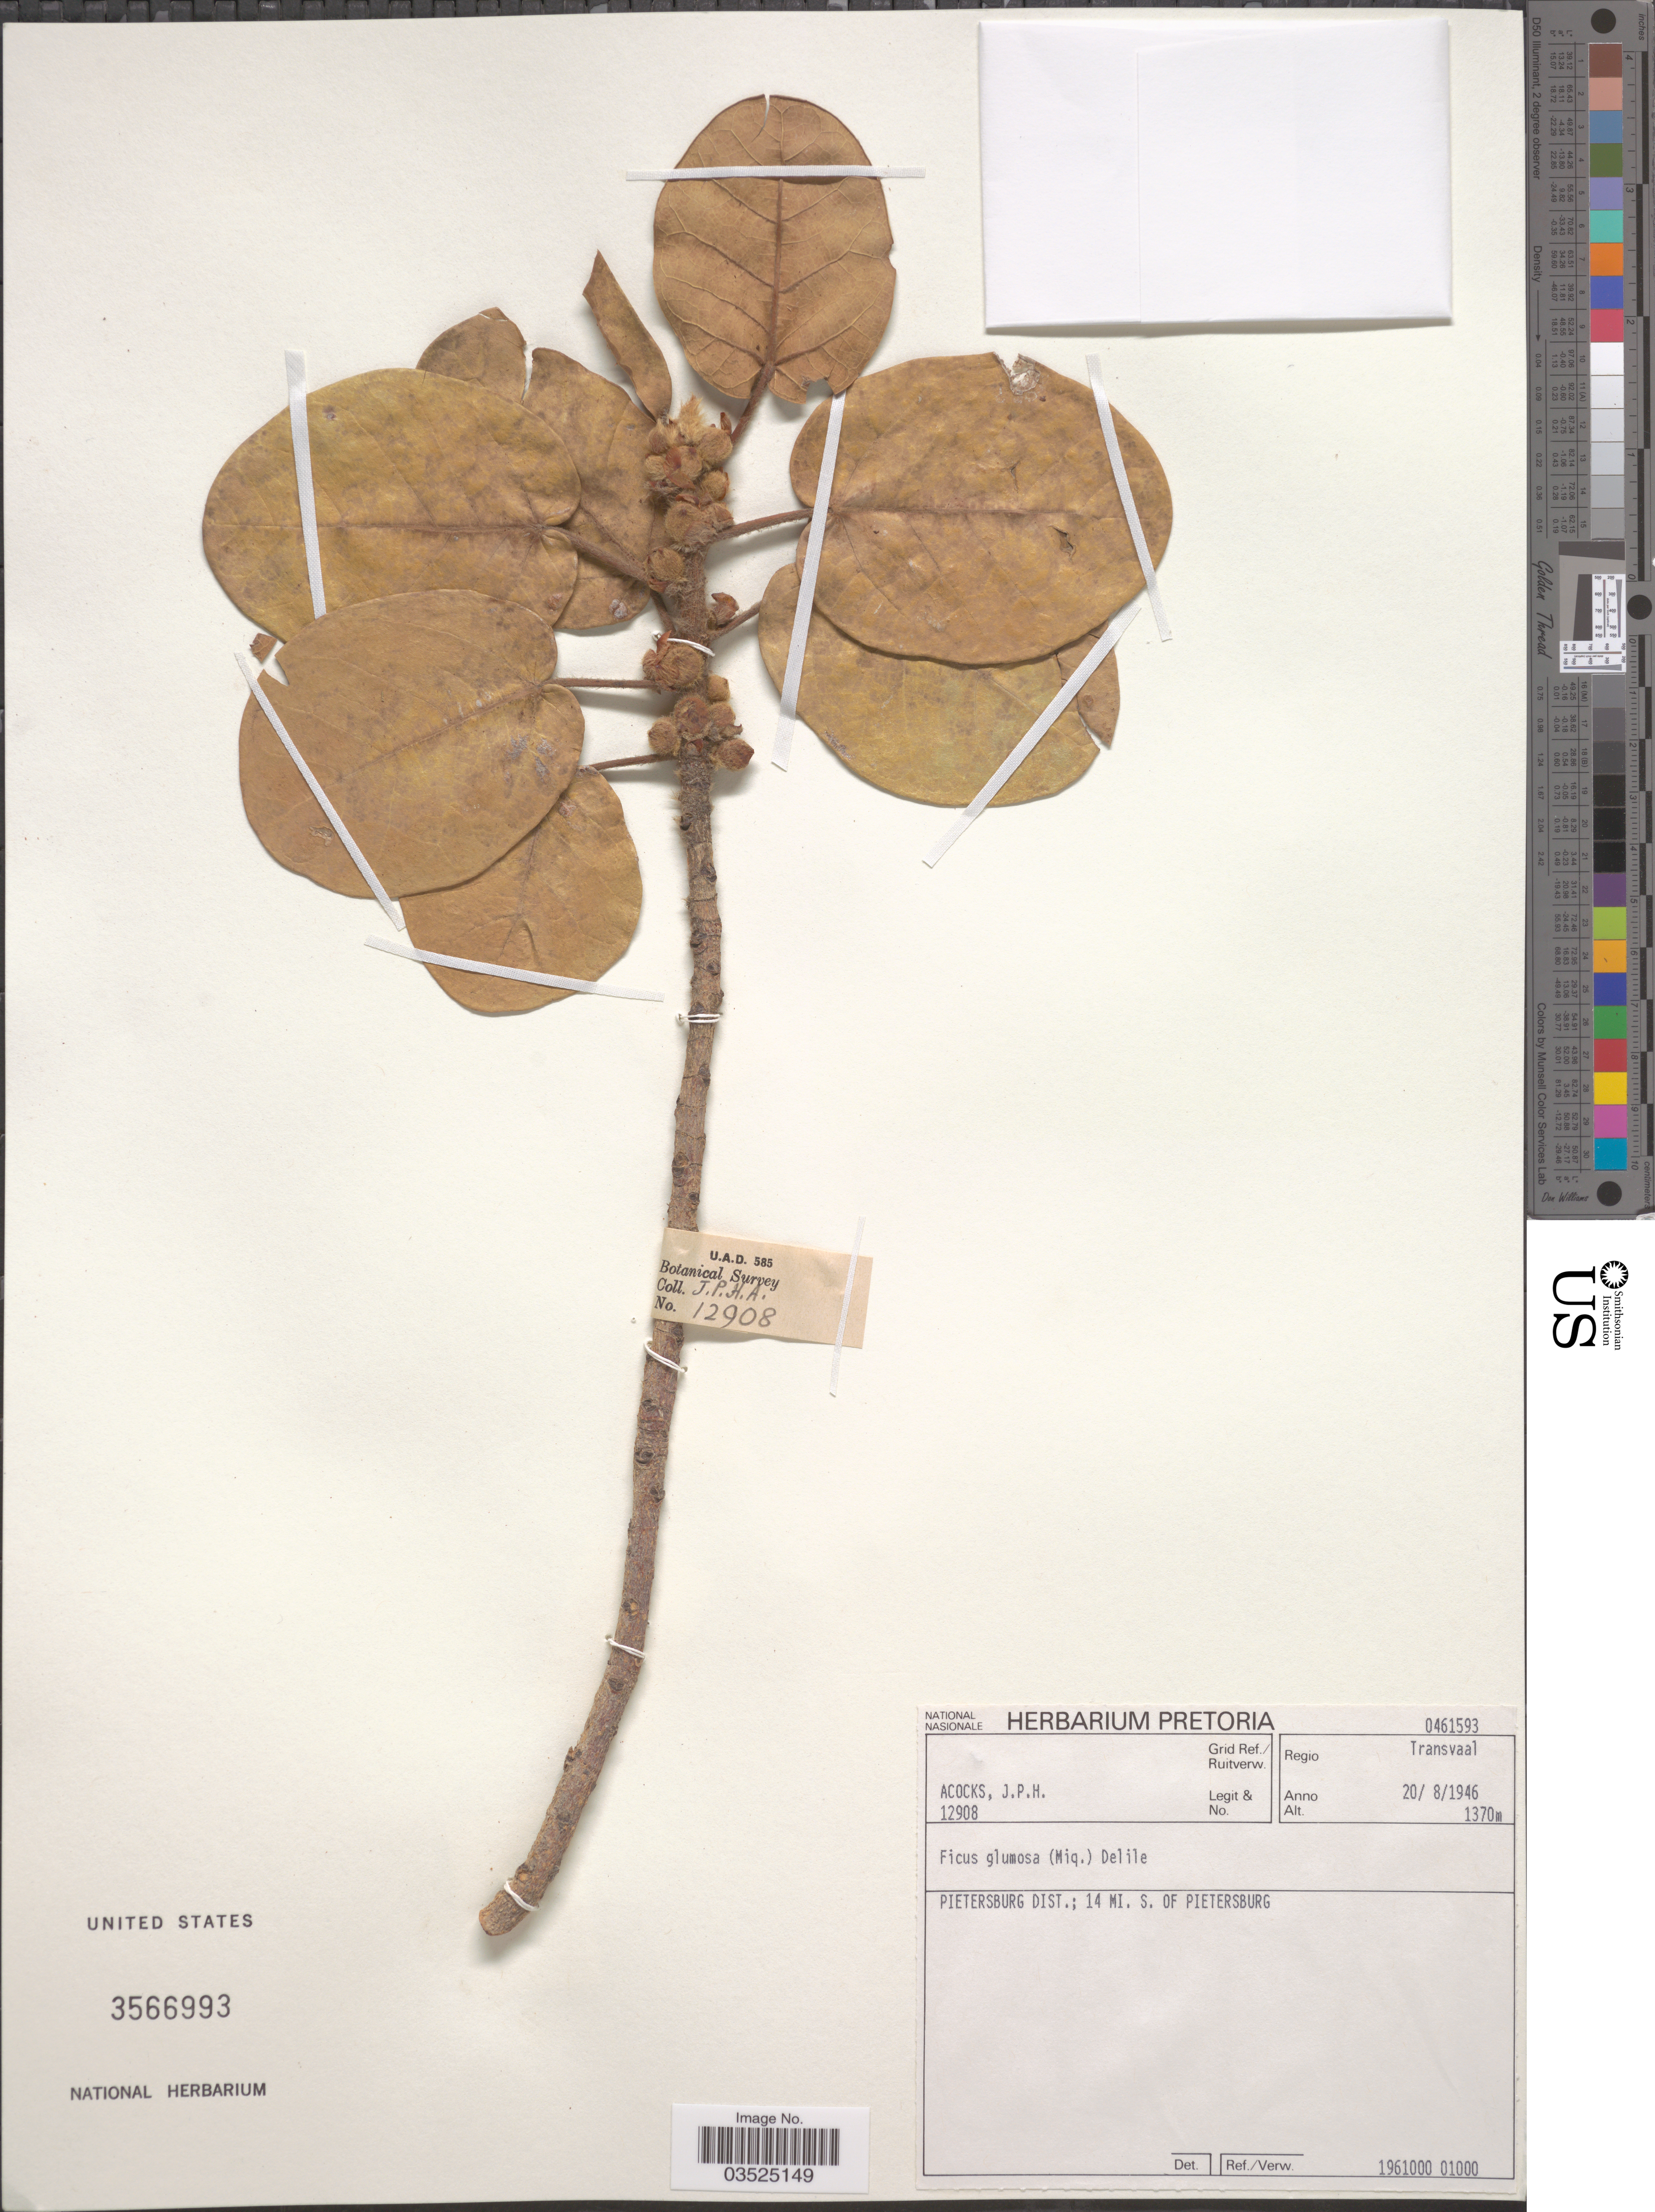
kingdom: Plantae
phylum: Tracheophyta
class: Magnoliopsida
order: Rosales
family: Moraceae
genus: Ficus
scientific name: Ficus glumosa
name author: Delile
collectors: J. P. Acocks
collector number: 12908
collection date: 1946-08-20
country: South Africa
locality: Regio Transvaal. Pietersburg Dist.; 14 mi. S. of Pietersburg.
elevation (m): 1370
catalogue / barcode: US 3566993